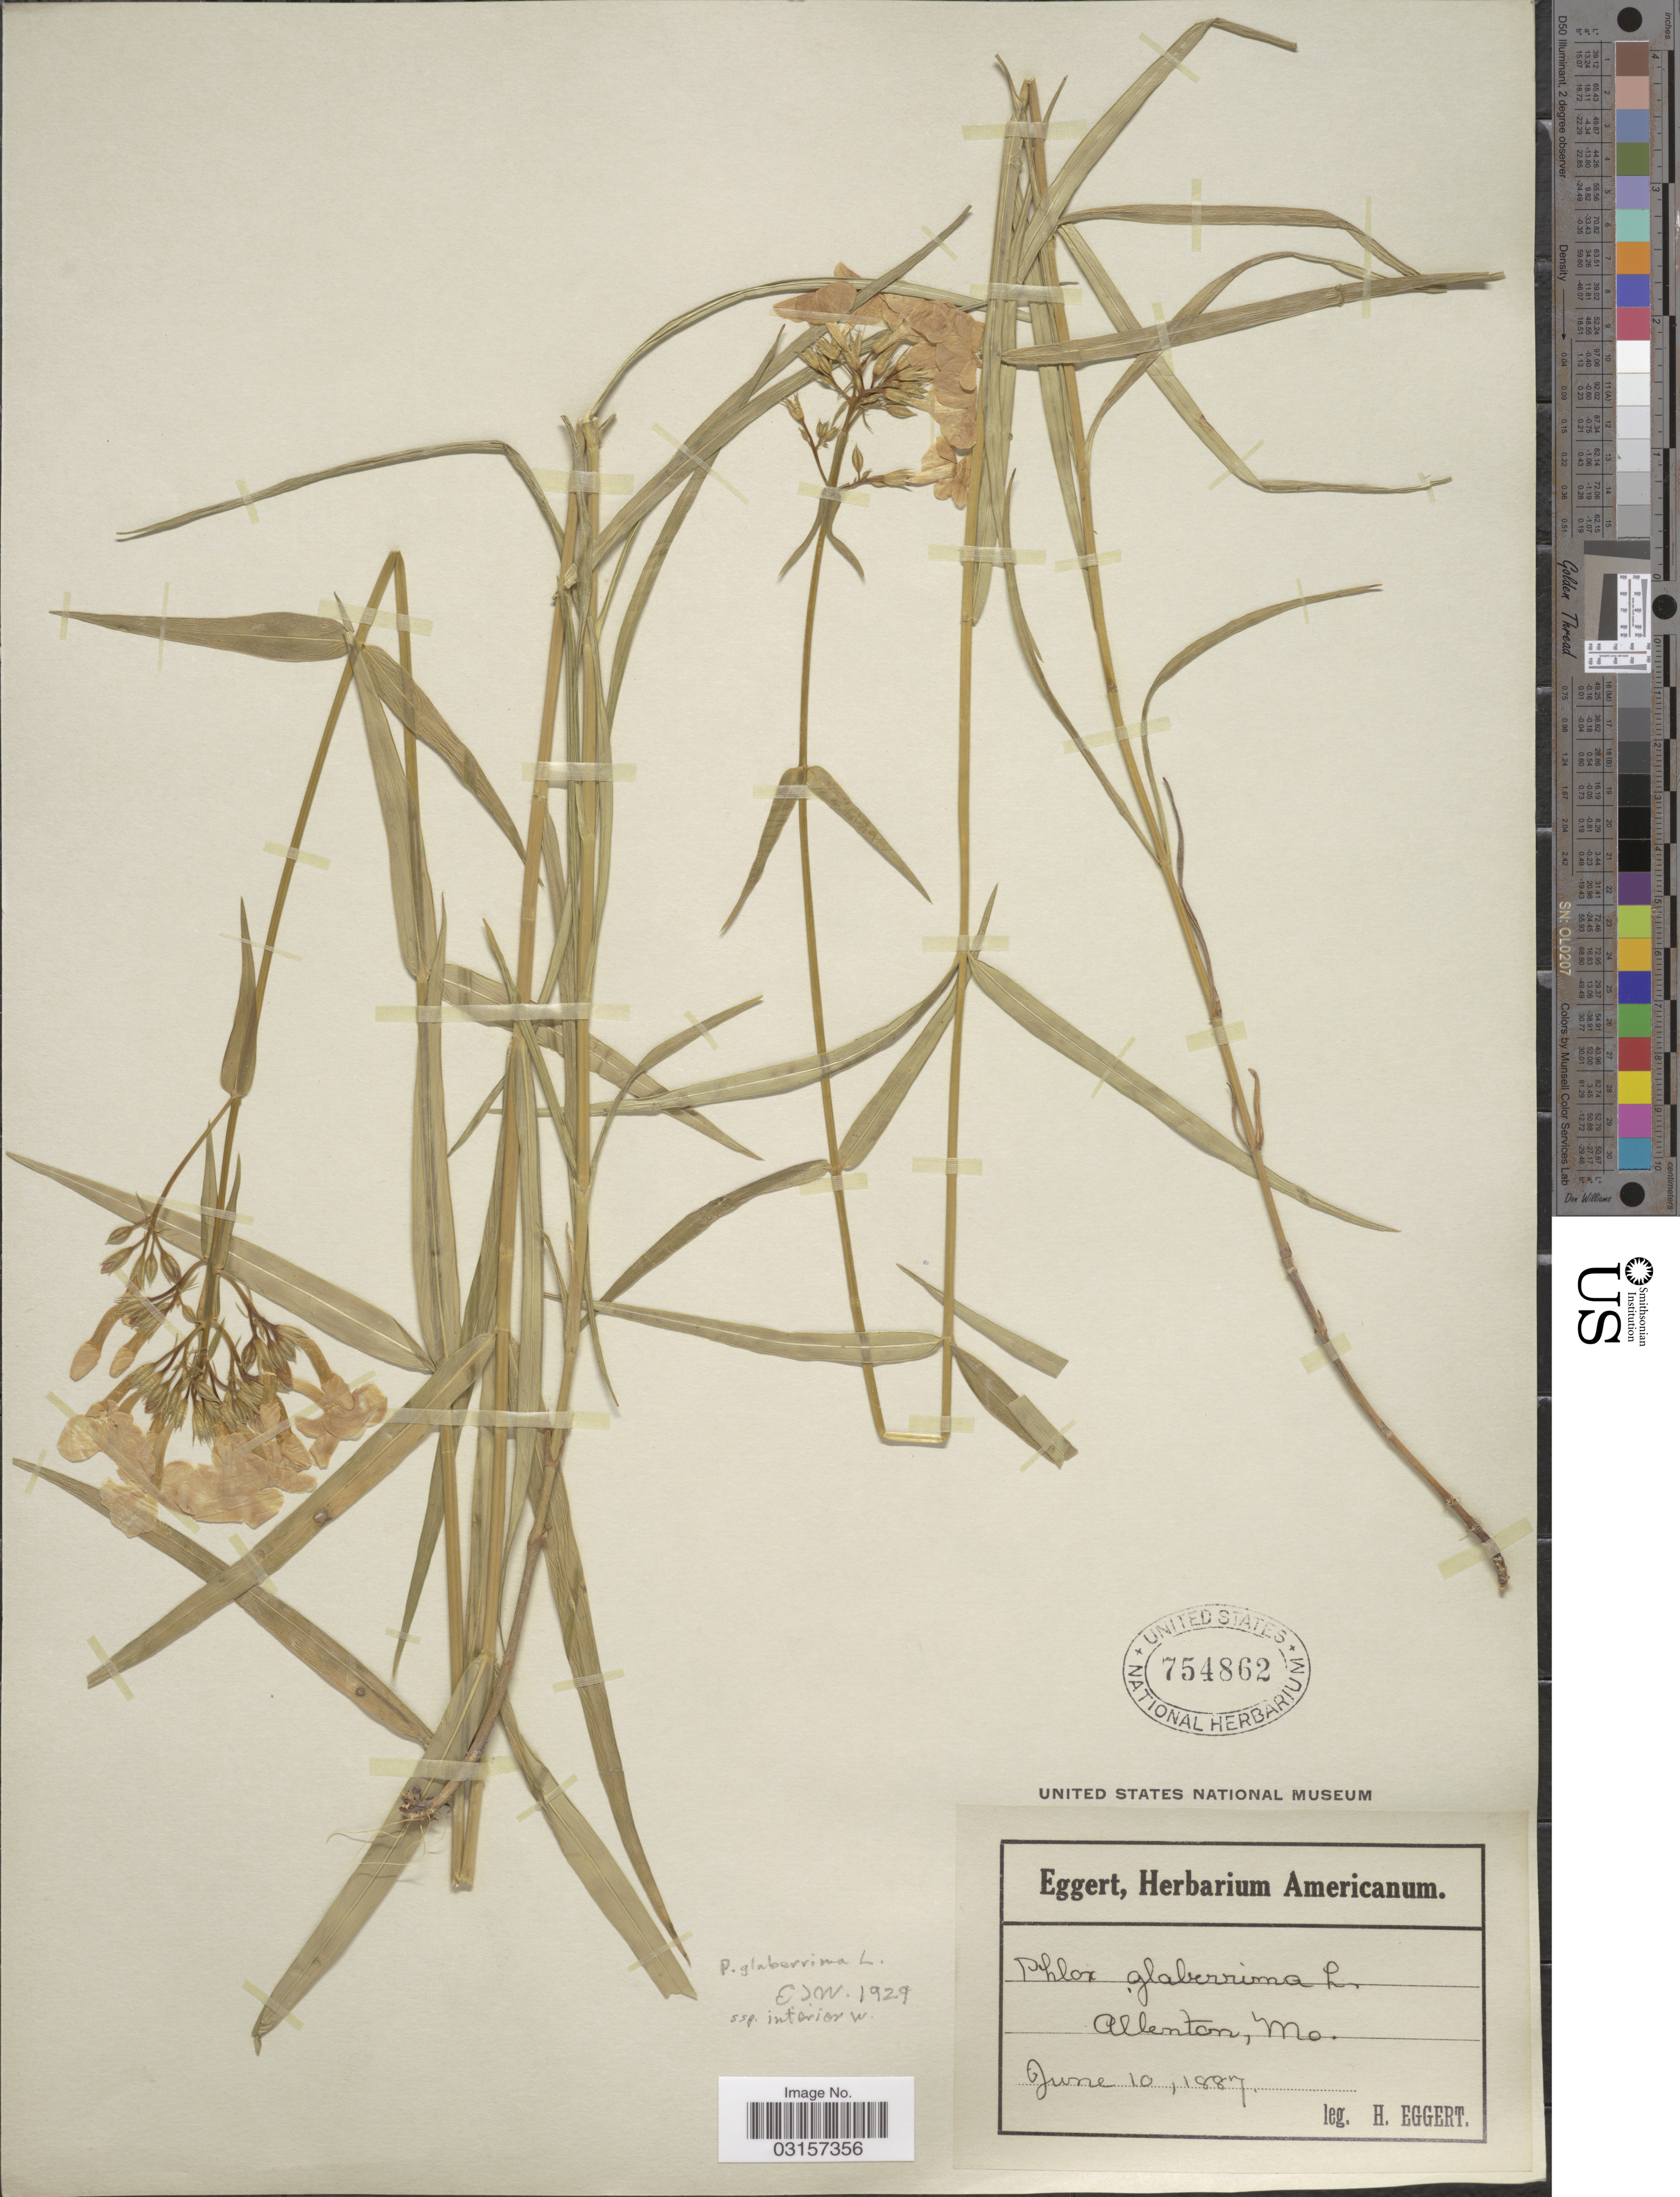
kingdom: Plantae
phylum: Tracheophyta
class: Magnoliopsida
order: Ericales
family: Polemoniaceae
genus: Phlox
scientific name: Phlox glaberrima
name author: L.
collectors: H. Eggert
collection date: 1887-06-10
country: United States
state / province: Missouri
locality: Allenton.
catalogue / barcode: US 754862